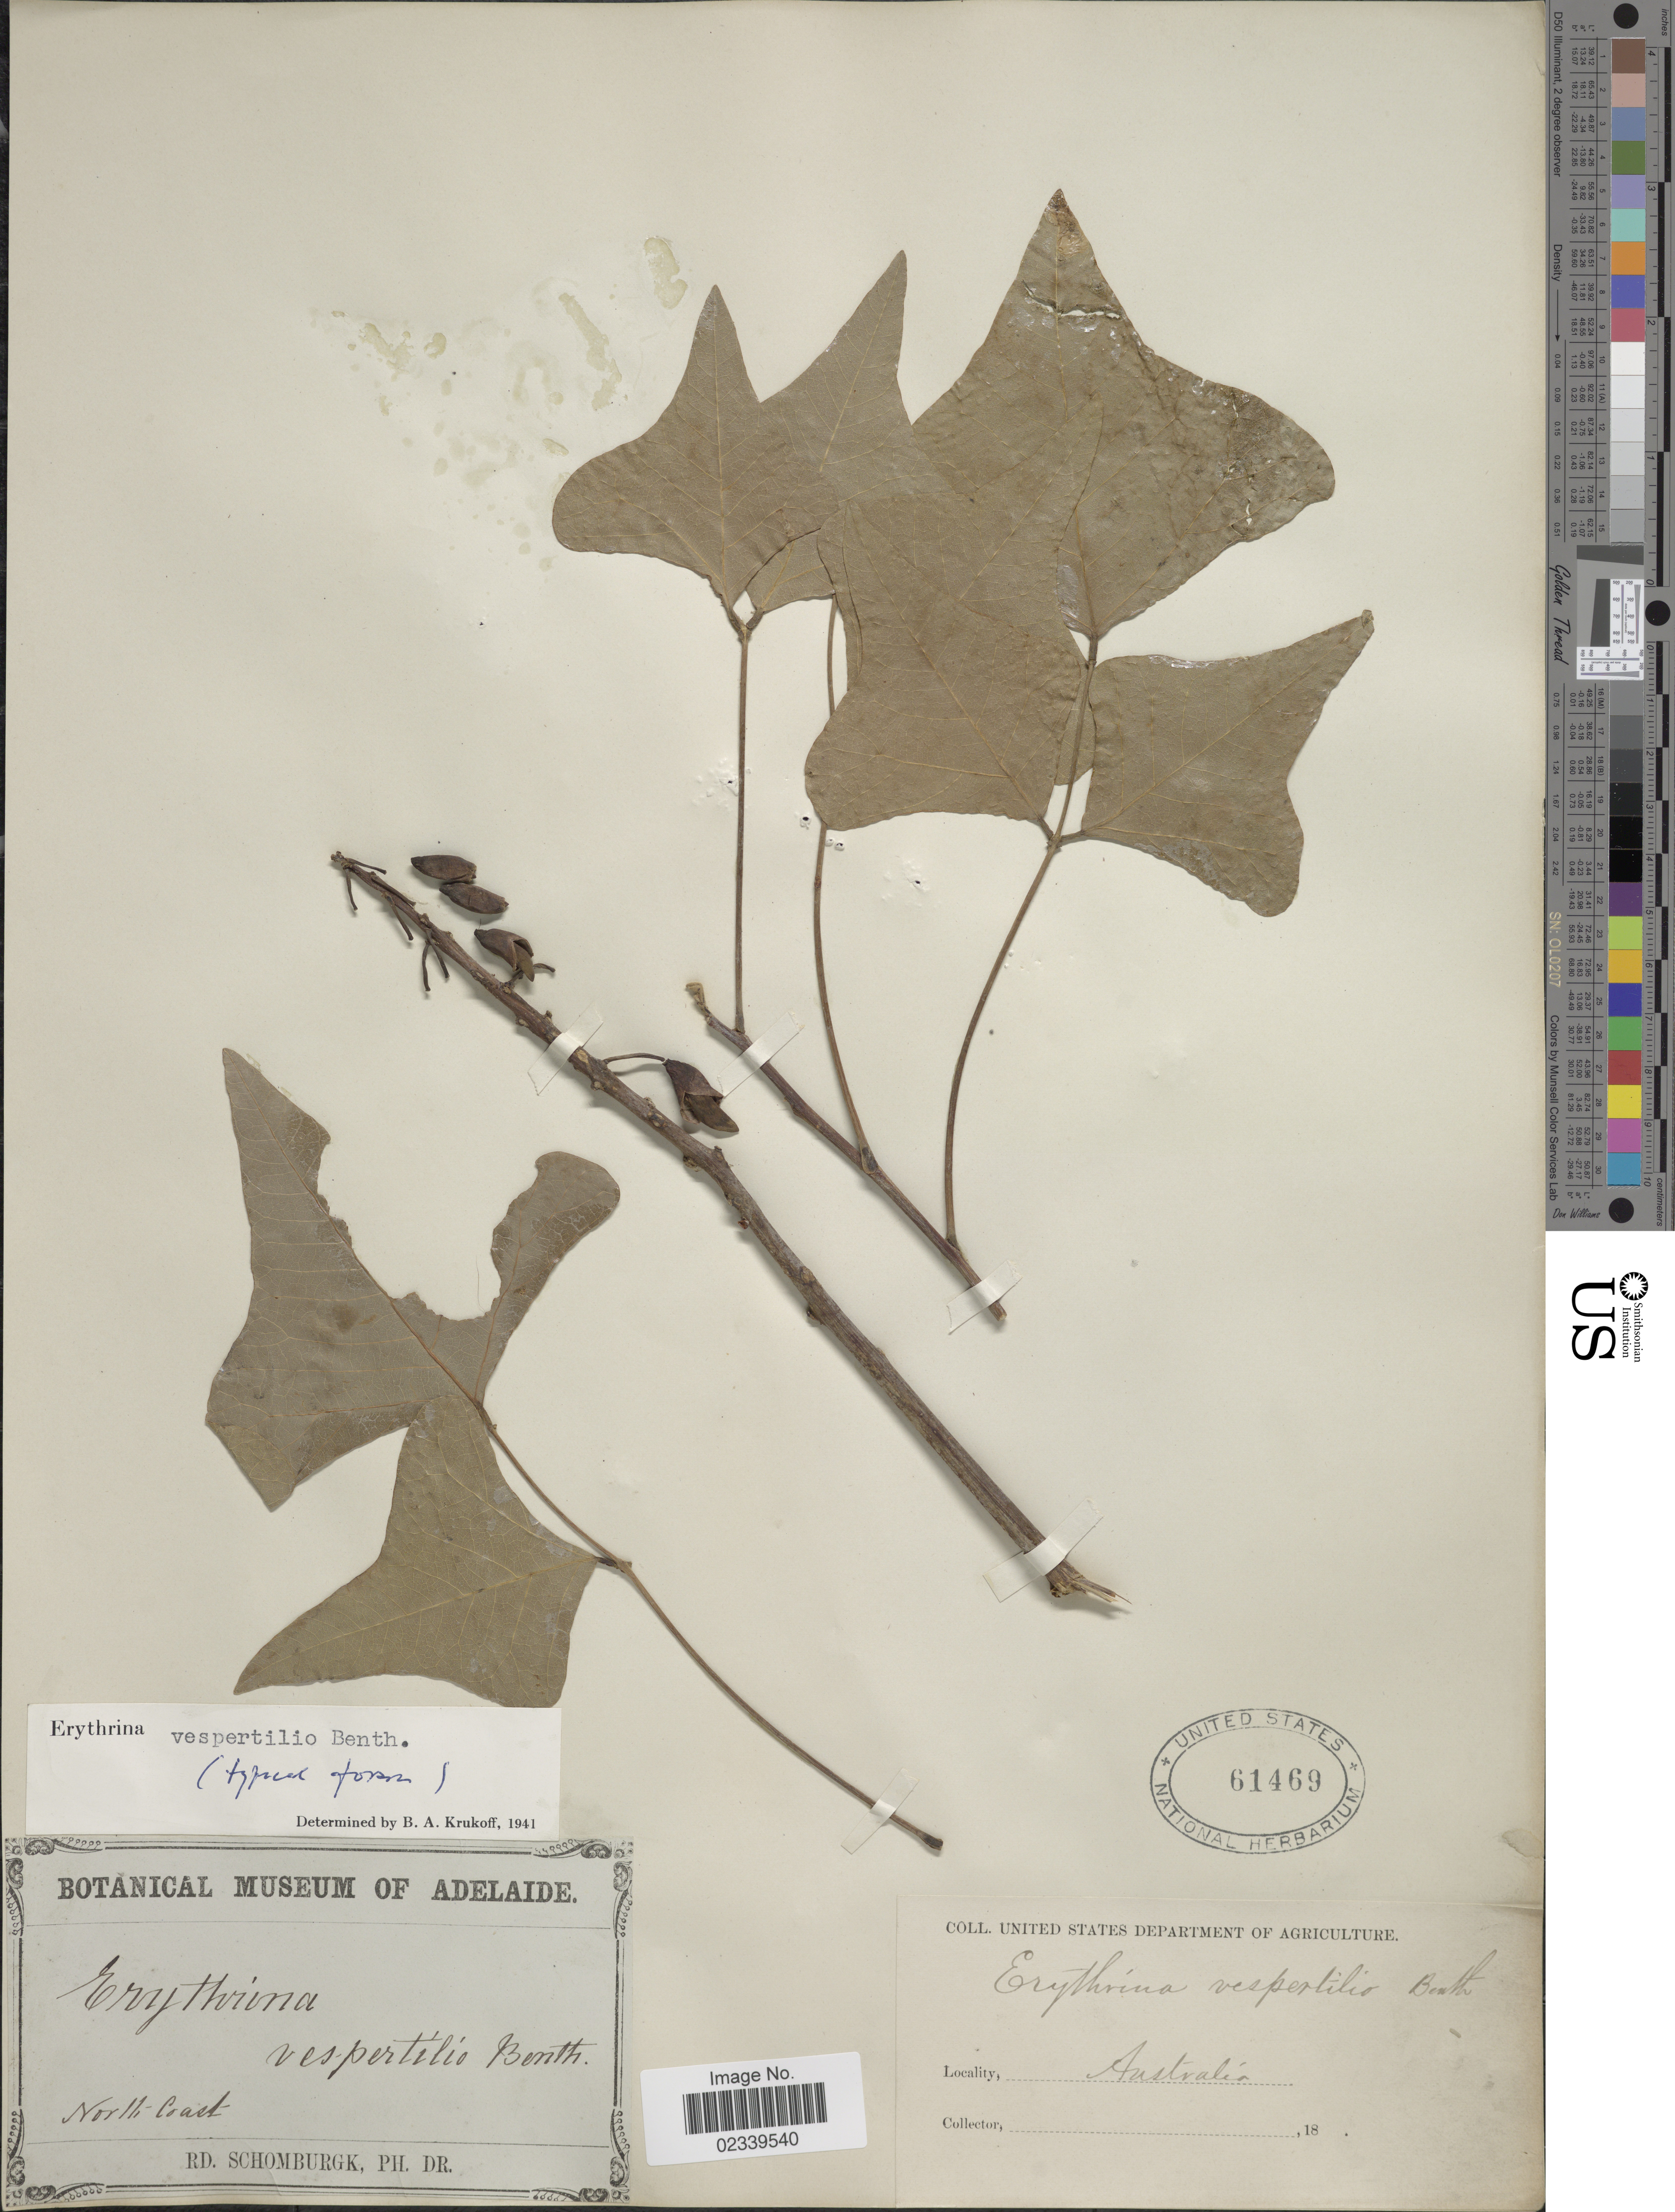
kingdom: Plantae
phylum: Tracheophyta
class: Magnoliopsida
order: Fabales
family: Fabaceae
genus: Erythrina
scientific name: Erythrina vespertilio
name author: Benth.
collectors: R. Schomburgk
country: Australia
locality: North-coast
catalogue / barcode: US 61469